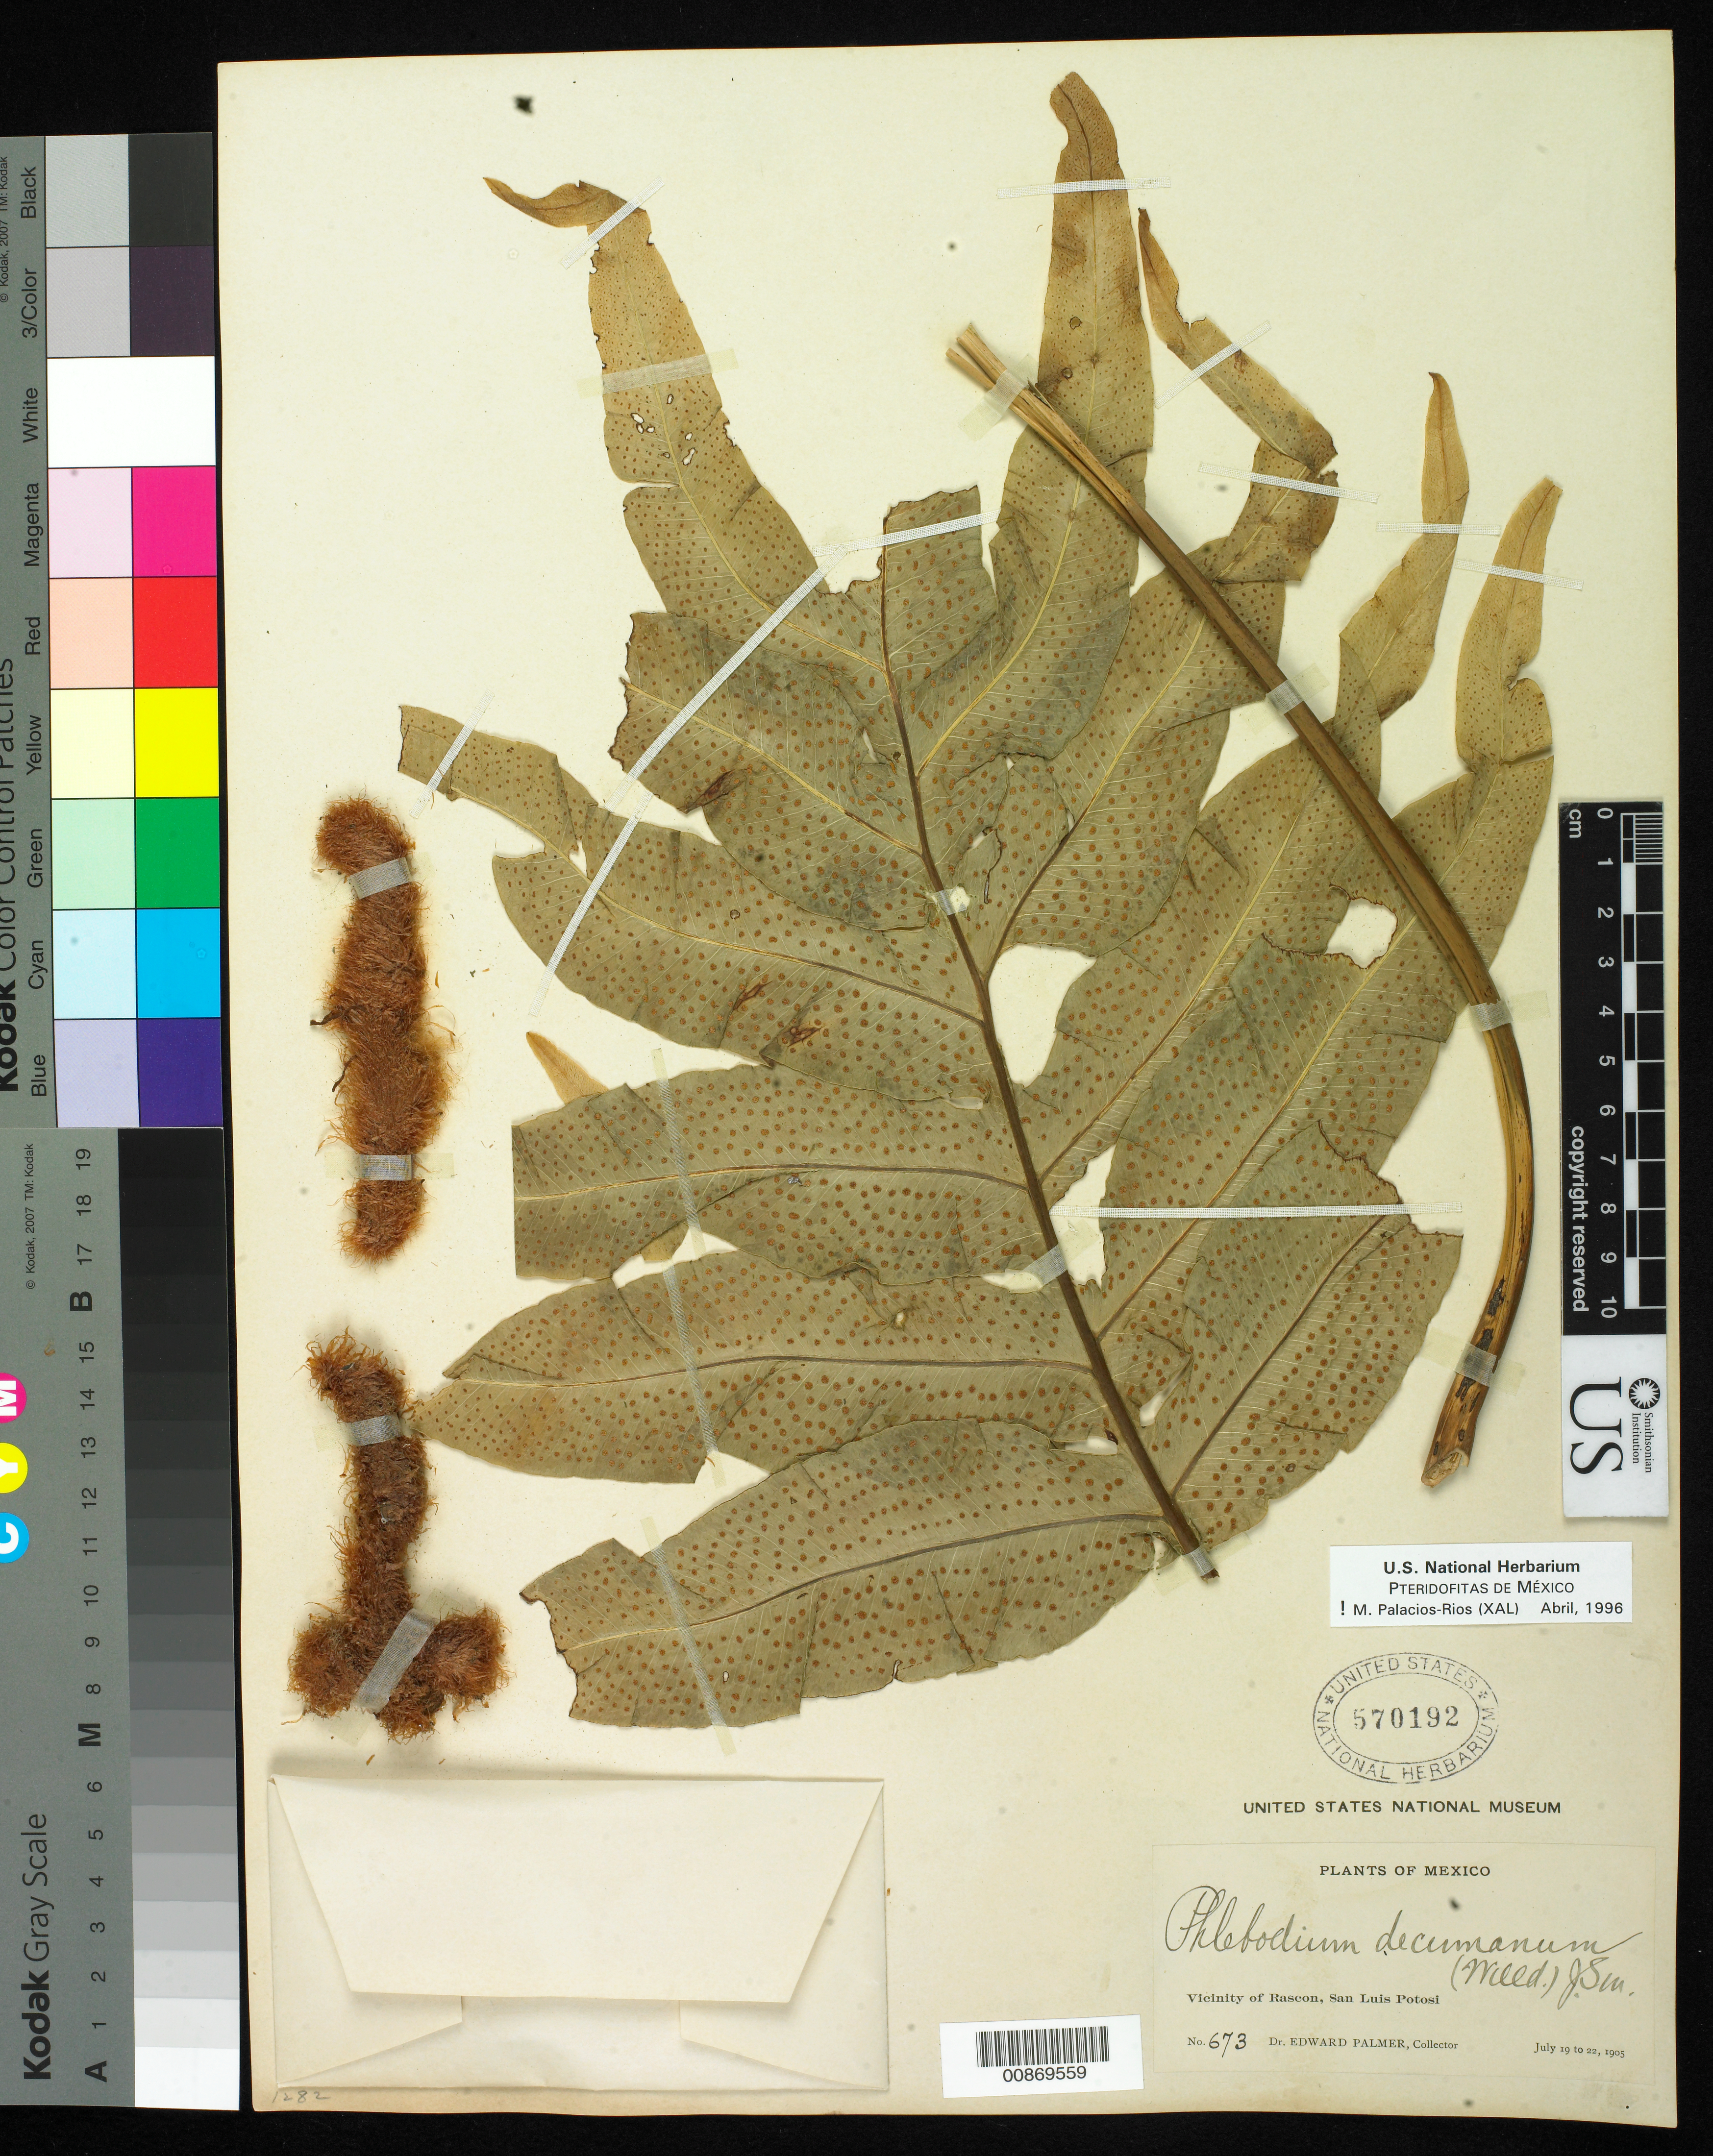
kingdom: Plantae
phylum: Tracheophyta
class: Polypodiopsida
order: Polypodiales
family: Polypodiaceae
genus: Phlebodium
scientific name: Phlebodium decumanum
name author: (Willd.) J. Sm.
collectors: E. Palmer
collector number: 673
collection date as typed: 19 Jul 1905 to 22 Jul 1905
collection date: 1905-07-19/1905-07-22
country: Mexico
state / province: San Luis Potosí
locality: Vicinity of Rascon, San Luis Potosí.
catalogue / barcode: US 570192